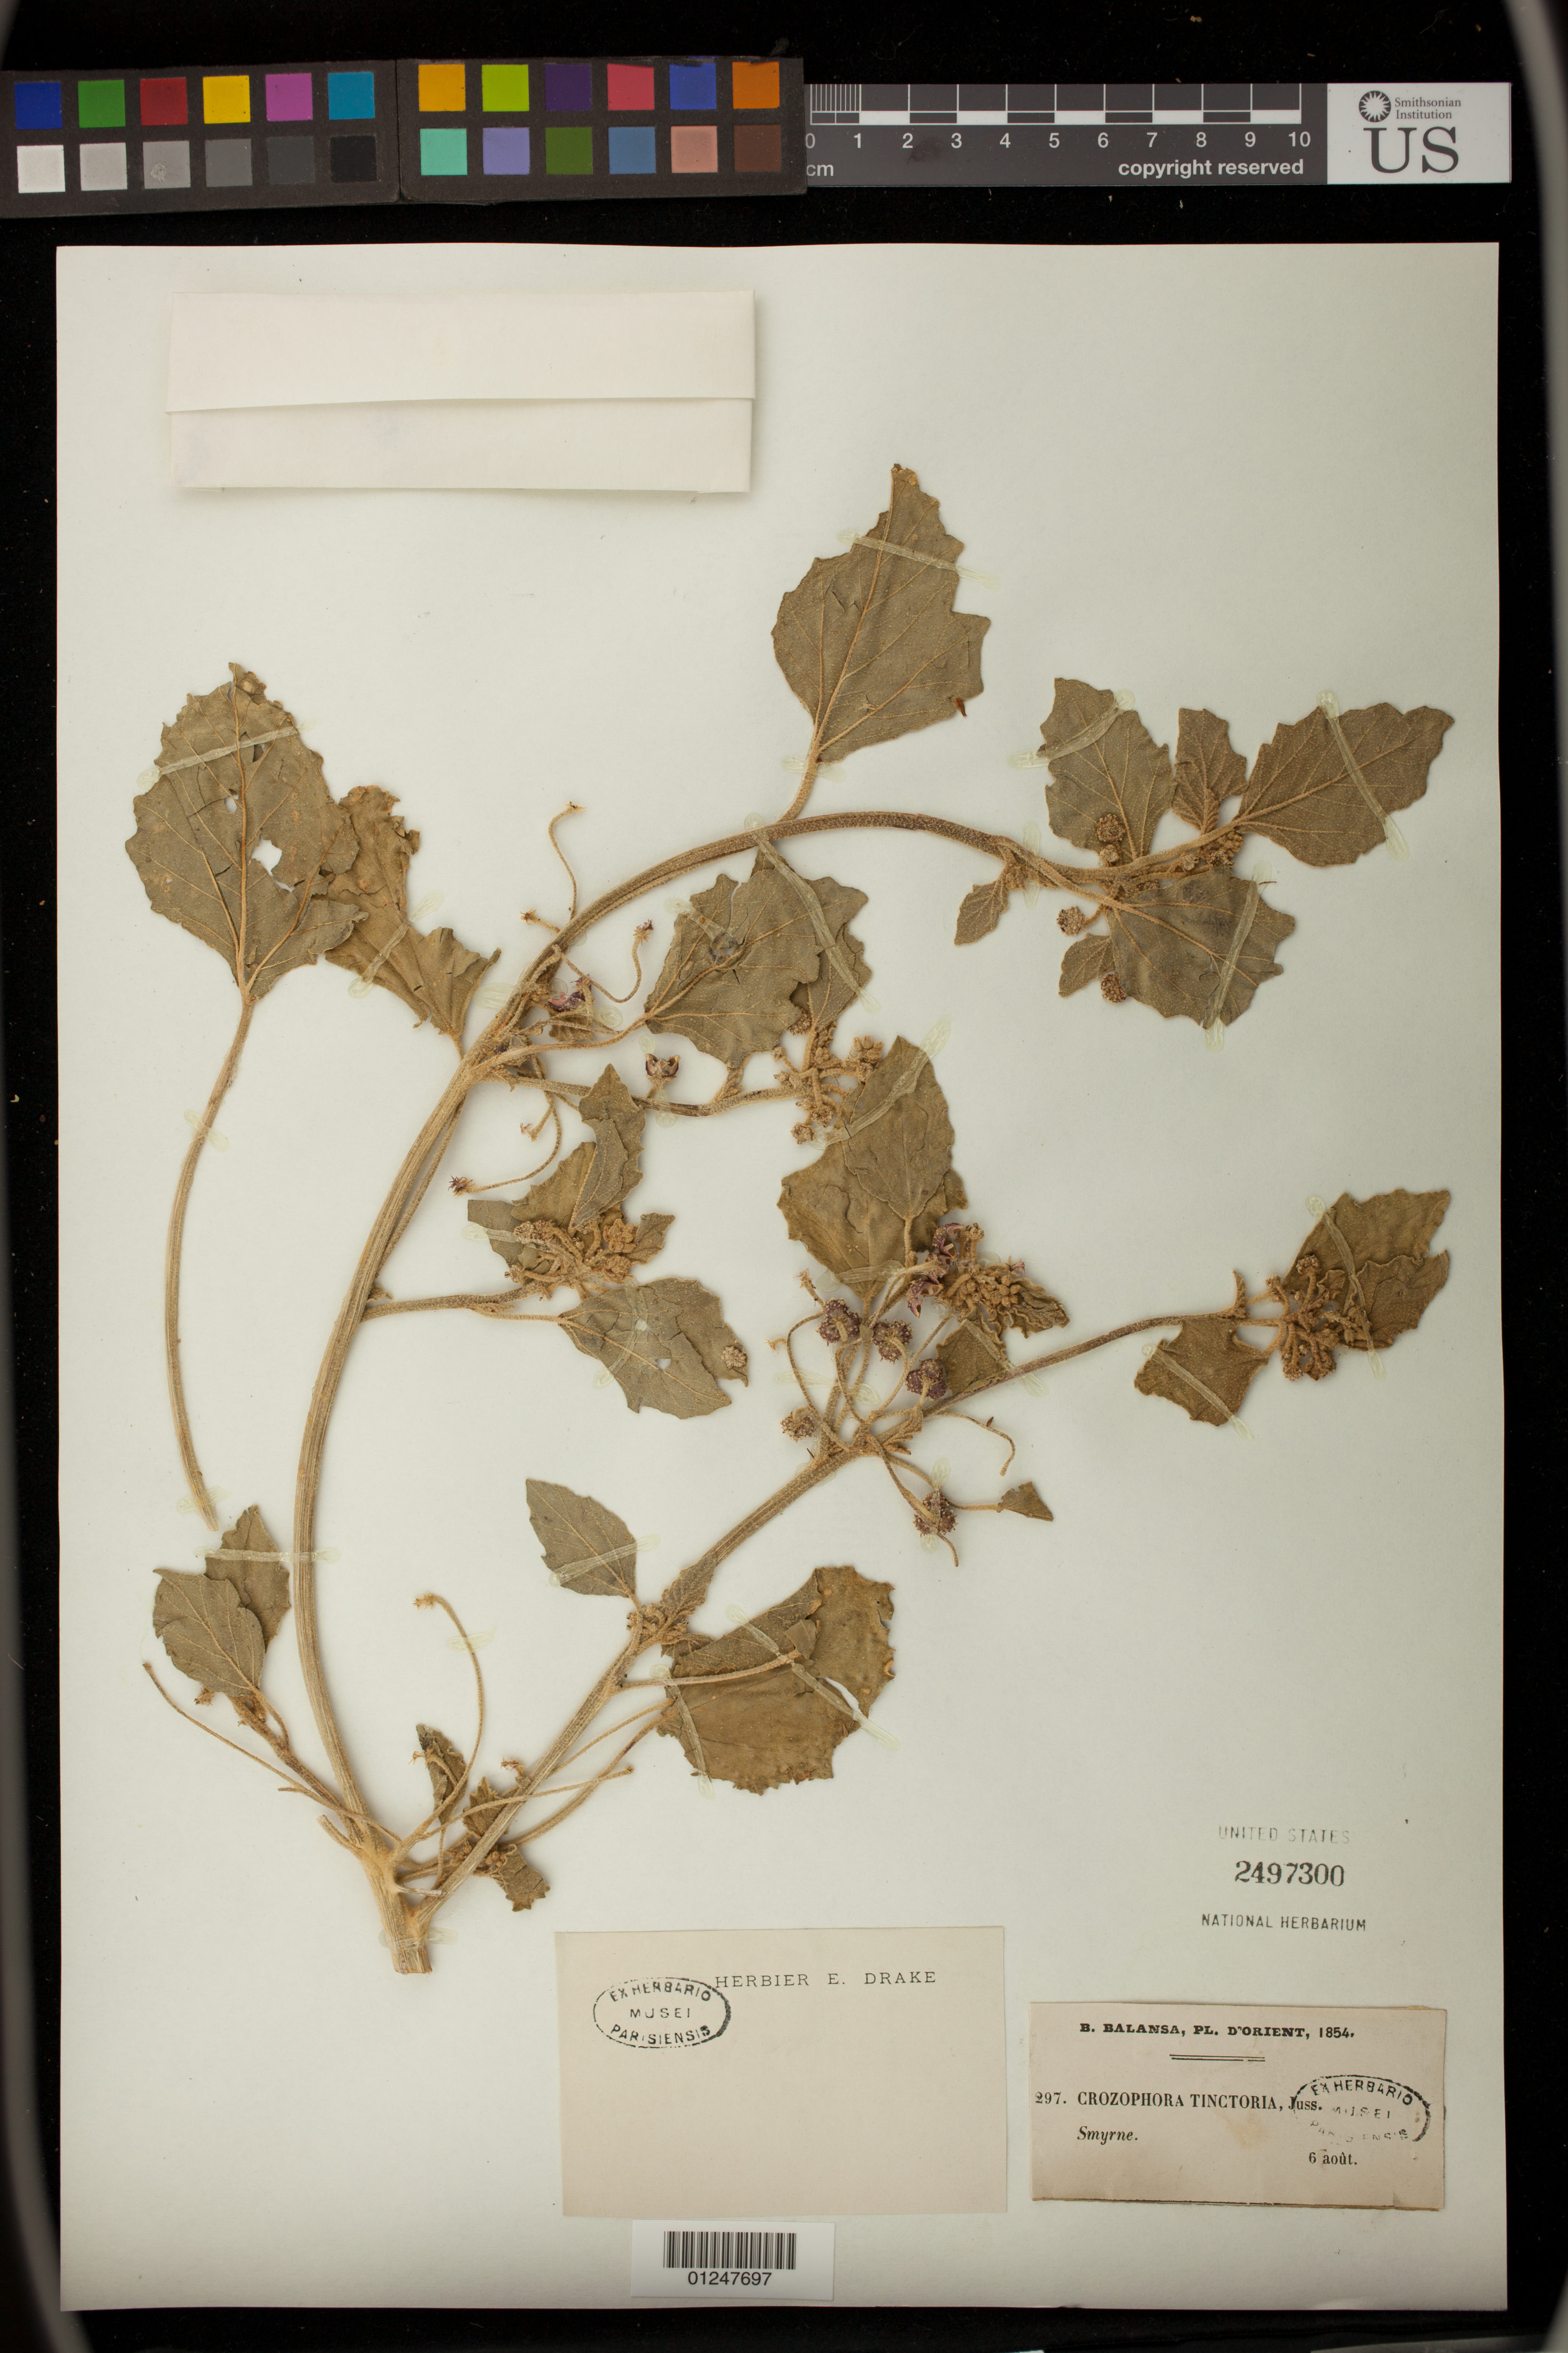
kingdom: Plantae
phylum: Tracheophyta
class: Magnoliopsida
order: Malpighiales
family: Euphorbiaceae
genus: Chrozophora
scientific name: Chrozophora tinctoria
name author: (L.) A. Juss.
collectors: B. Balansa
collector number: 297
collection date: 1854-08-06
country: Turkey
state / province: Izmir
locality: D'Orient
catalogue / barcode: US 2497300